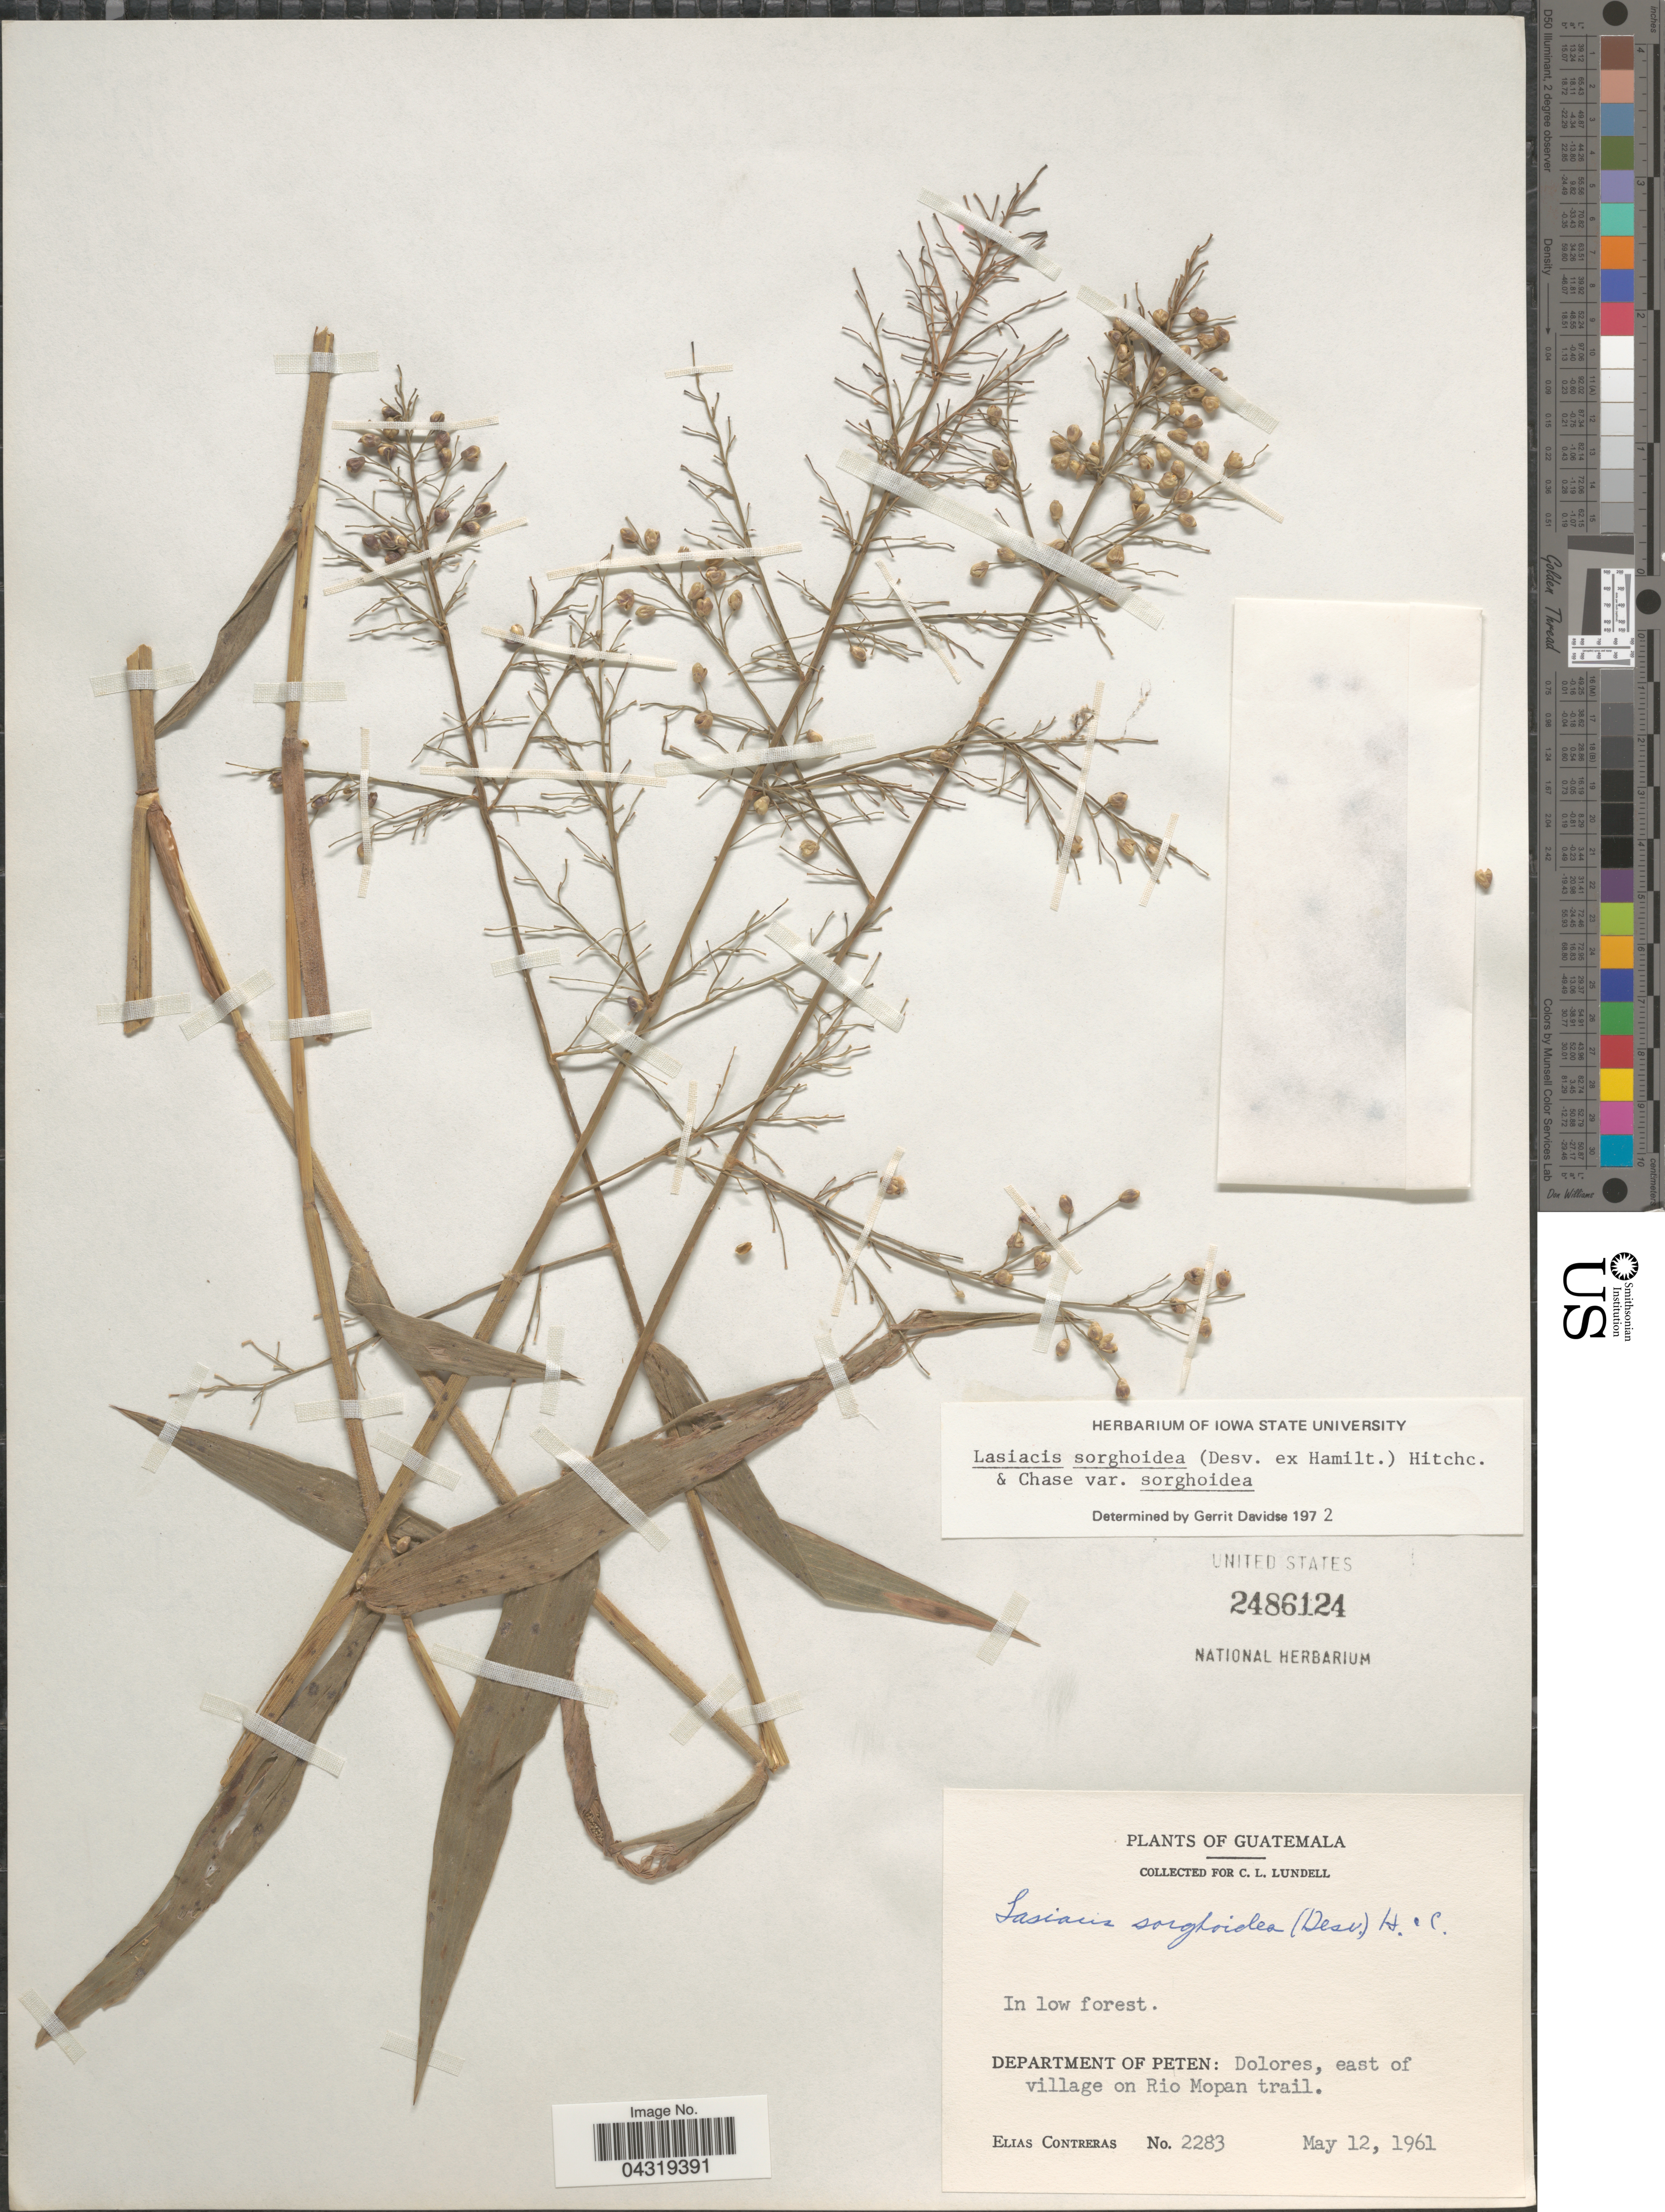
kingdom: Plantae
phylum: Tracheophyta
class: Liliopsida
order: Poales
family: Poaceae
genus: Lasiacis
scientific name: Lasiacis sorghoidea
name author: (Desv. ex Ham.) Hitchc. & Chase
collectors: E. Contreras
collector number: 2283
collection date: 1961-05-12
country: Guatemala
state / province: El Peten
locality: In low forest. Department of Peten: Dolores, east of village on Rio Mopan trail.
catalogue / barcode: US 2486124